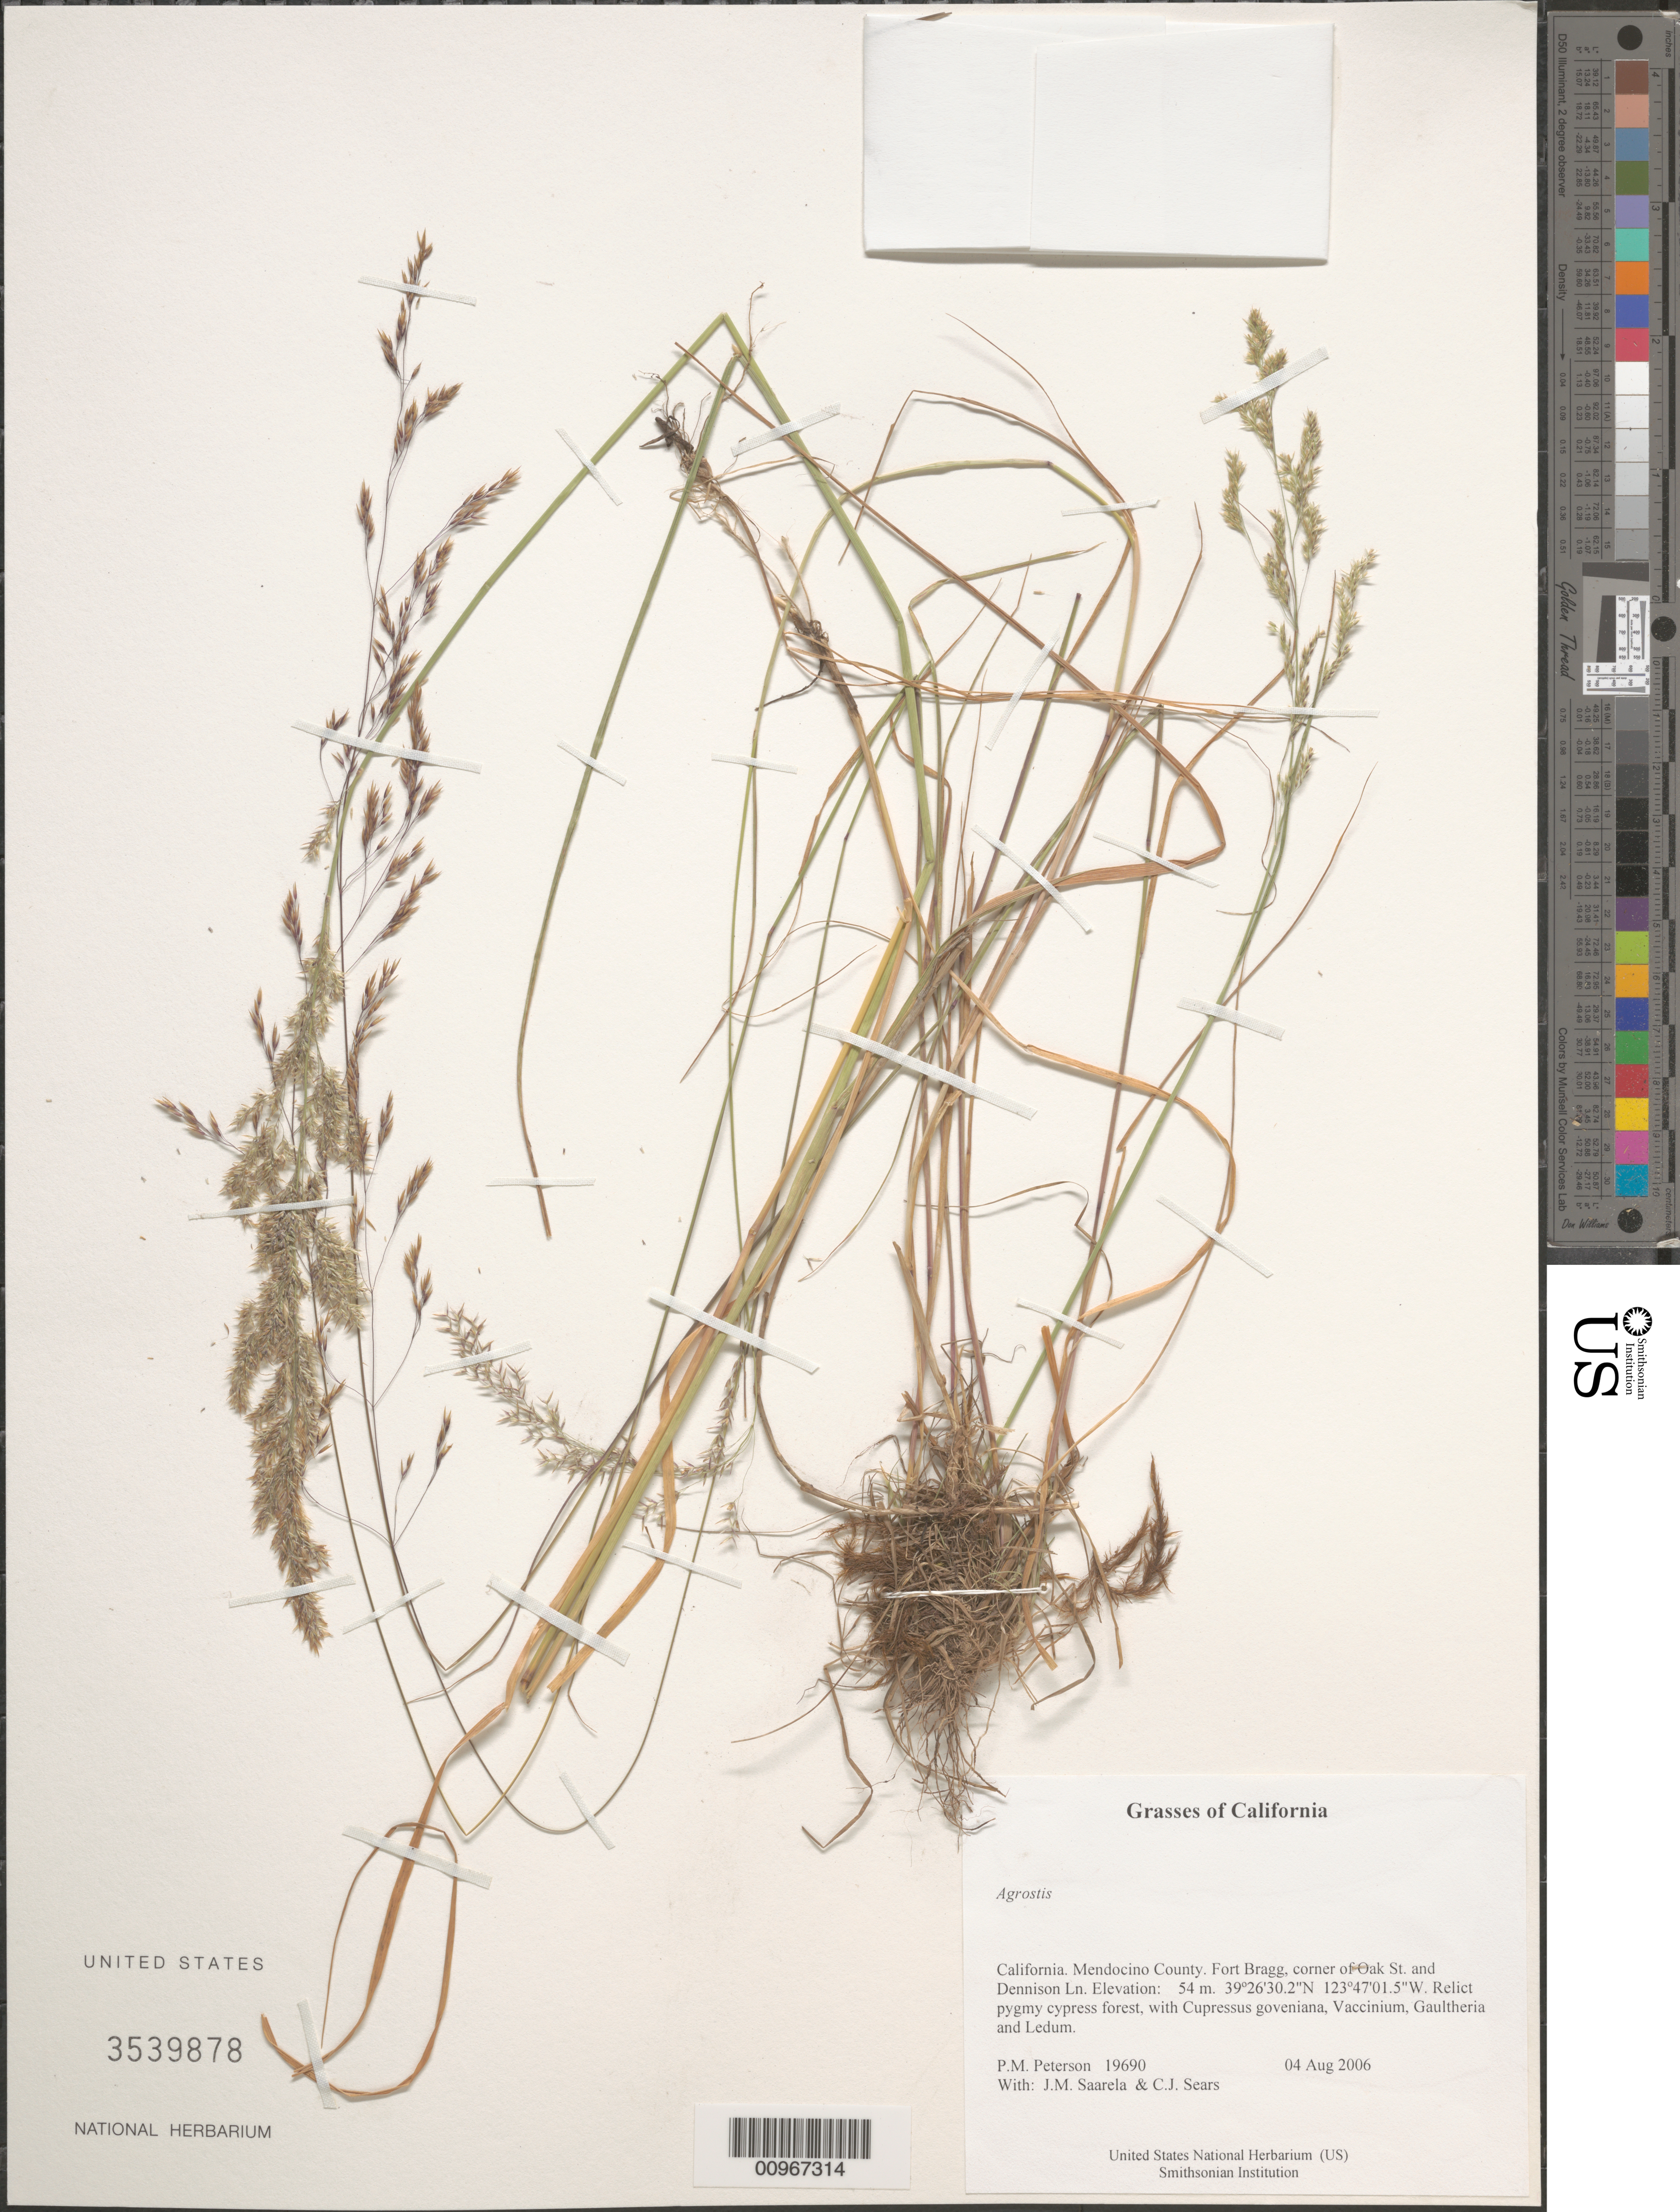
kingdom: Plantae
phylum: Tracheophyta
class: Liliopsida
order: Poales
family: Poaceae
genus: Agrostis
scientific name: Agrostis sp.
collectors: P. M. Peterson, J. Saarela & C. Sears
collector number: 19690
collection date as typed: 04 Aug 2006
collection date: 2006-08-04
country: United States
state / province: California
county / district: Mendocino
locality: Fort Bragg, corner of Oak St. and Dennison Ln.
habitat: Relict pygmy cypress forest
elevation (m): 54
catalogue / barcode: US 3539878